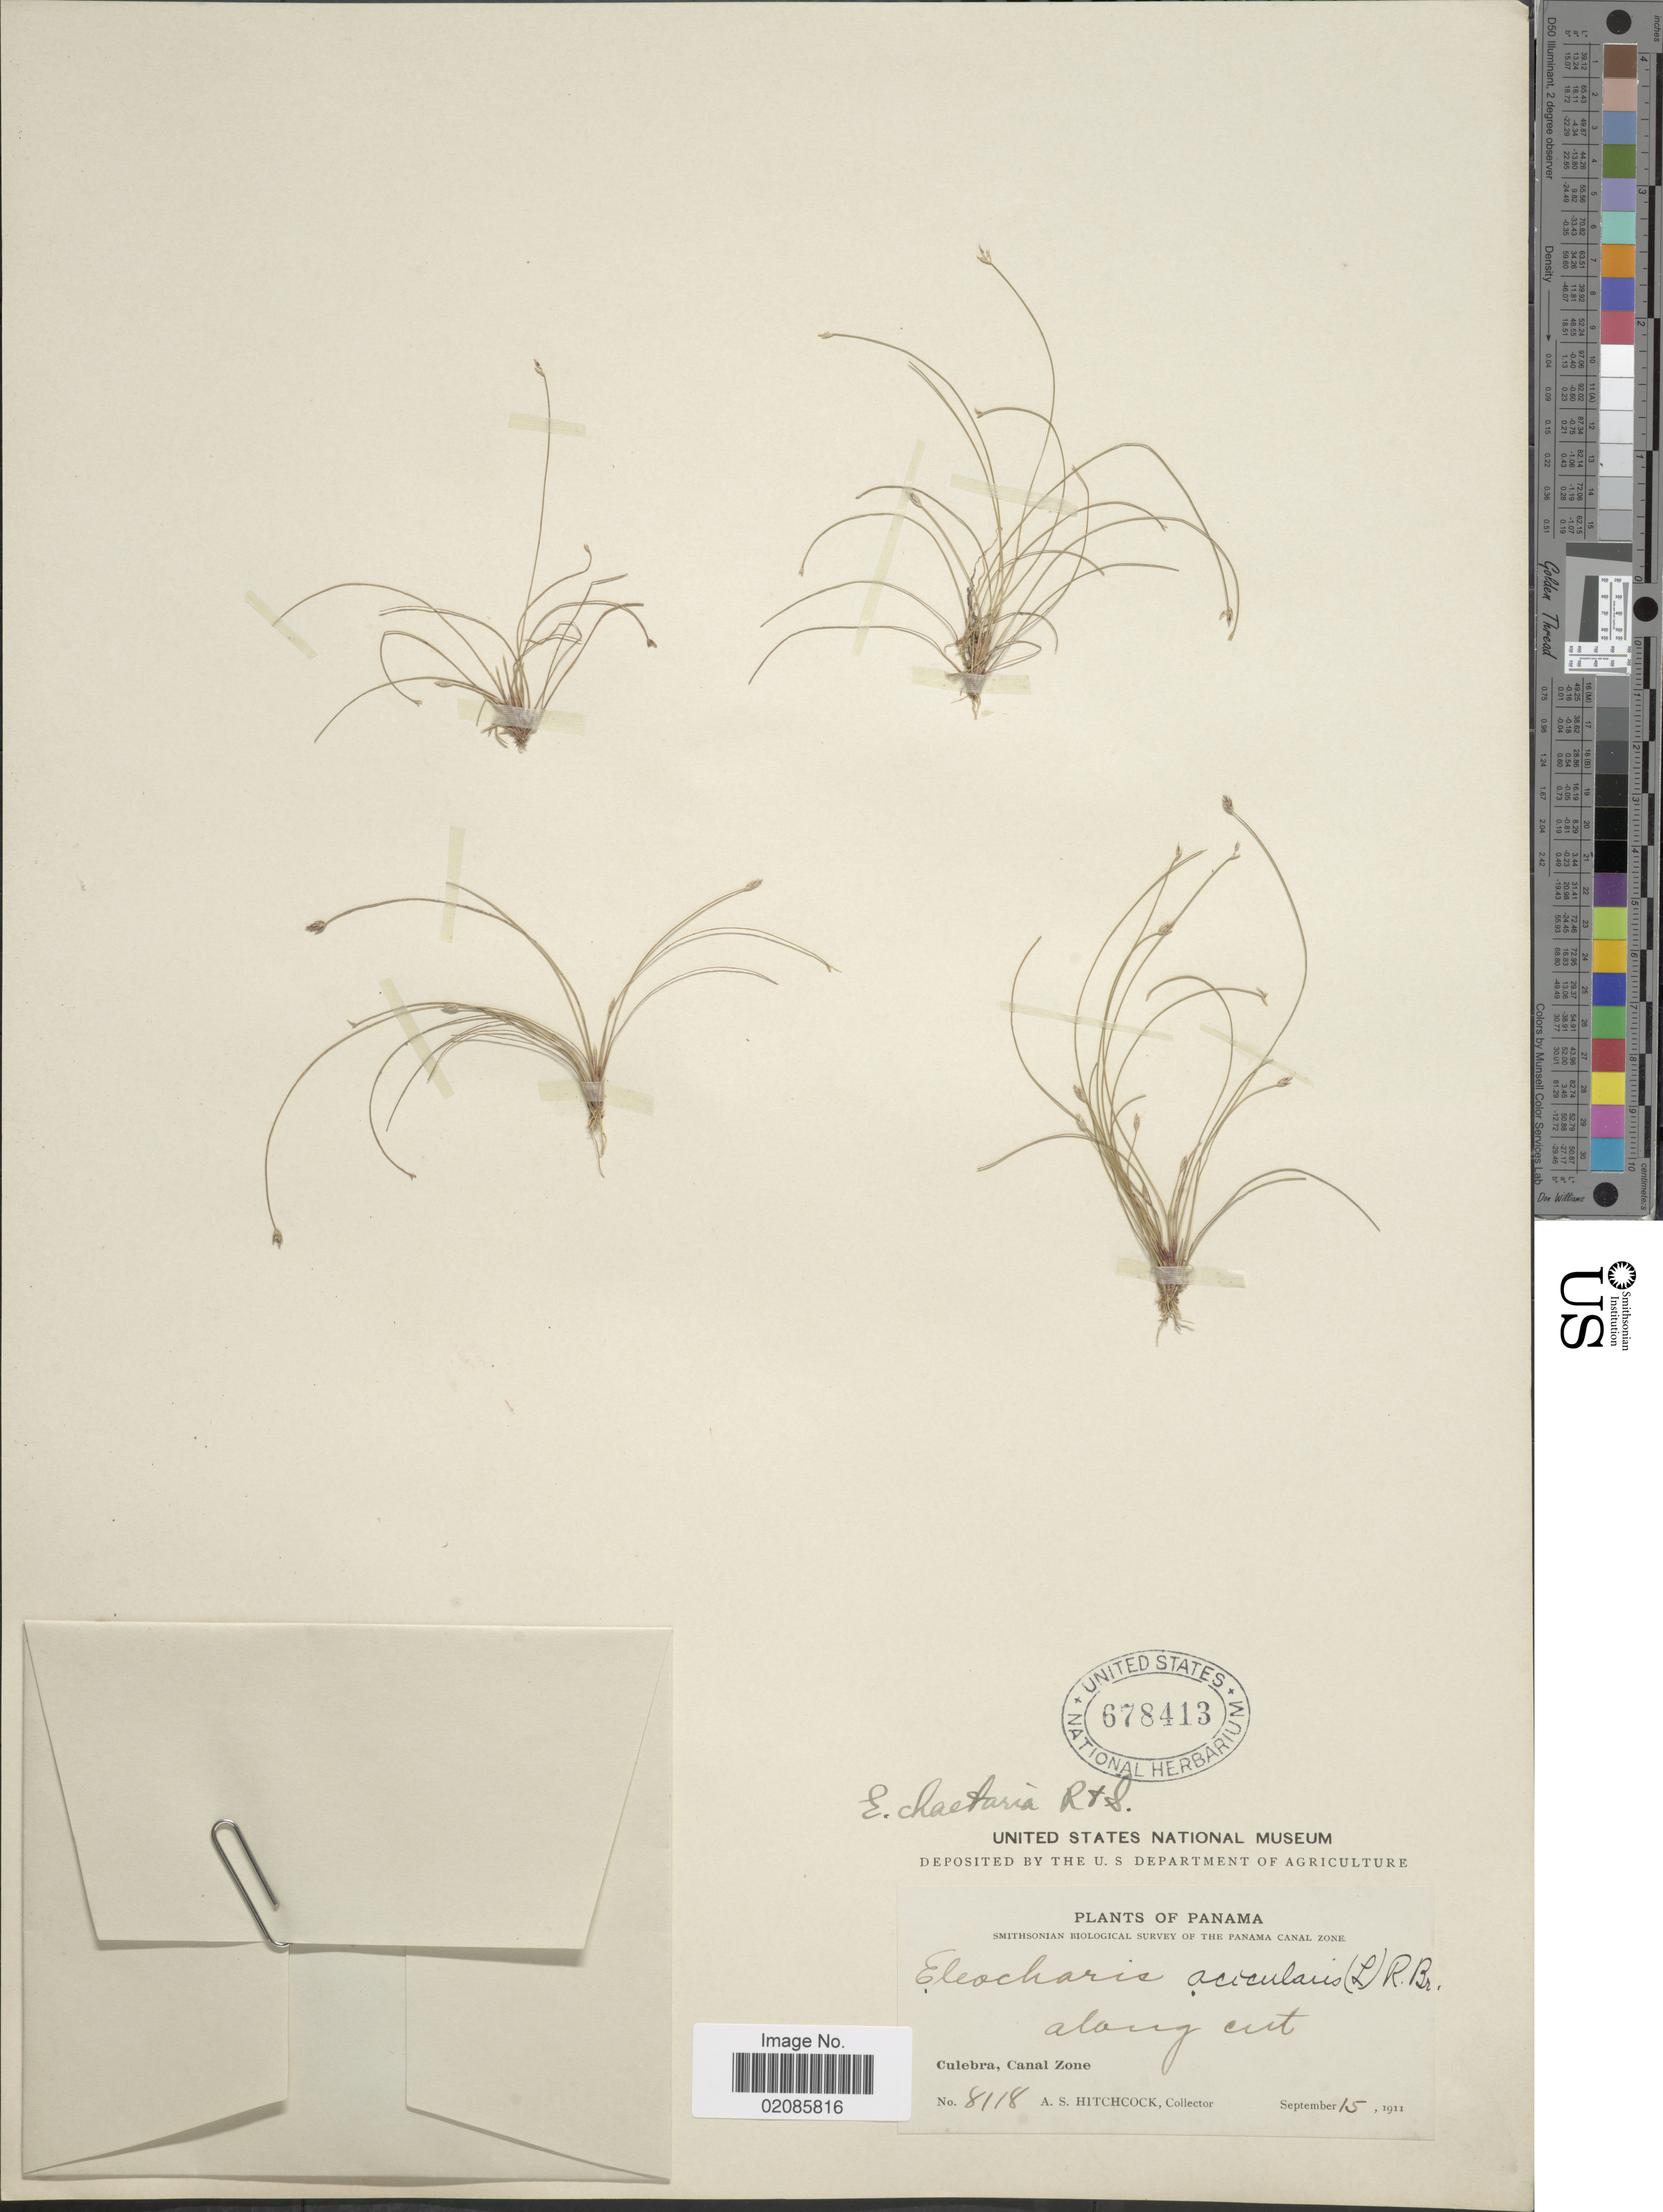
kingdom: Plantae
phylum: Tracheophyta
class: Liliopsida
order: Poales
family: Cyperaceae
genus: Eleocharis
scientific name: Eleocharis retroflexa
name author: (Poir.) Urb.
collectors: A. S. Hitchcock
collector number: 8118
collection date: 1911-09-15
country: Panama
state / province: Colón / Panamá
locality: Culebra, Canal Zone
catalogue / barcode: US 678413